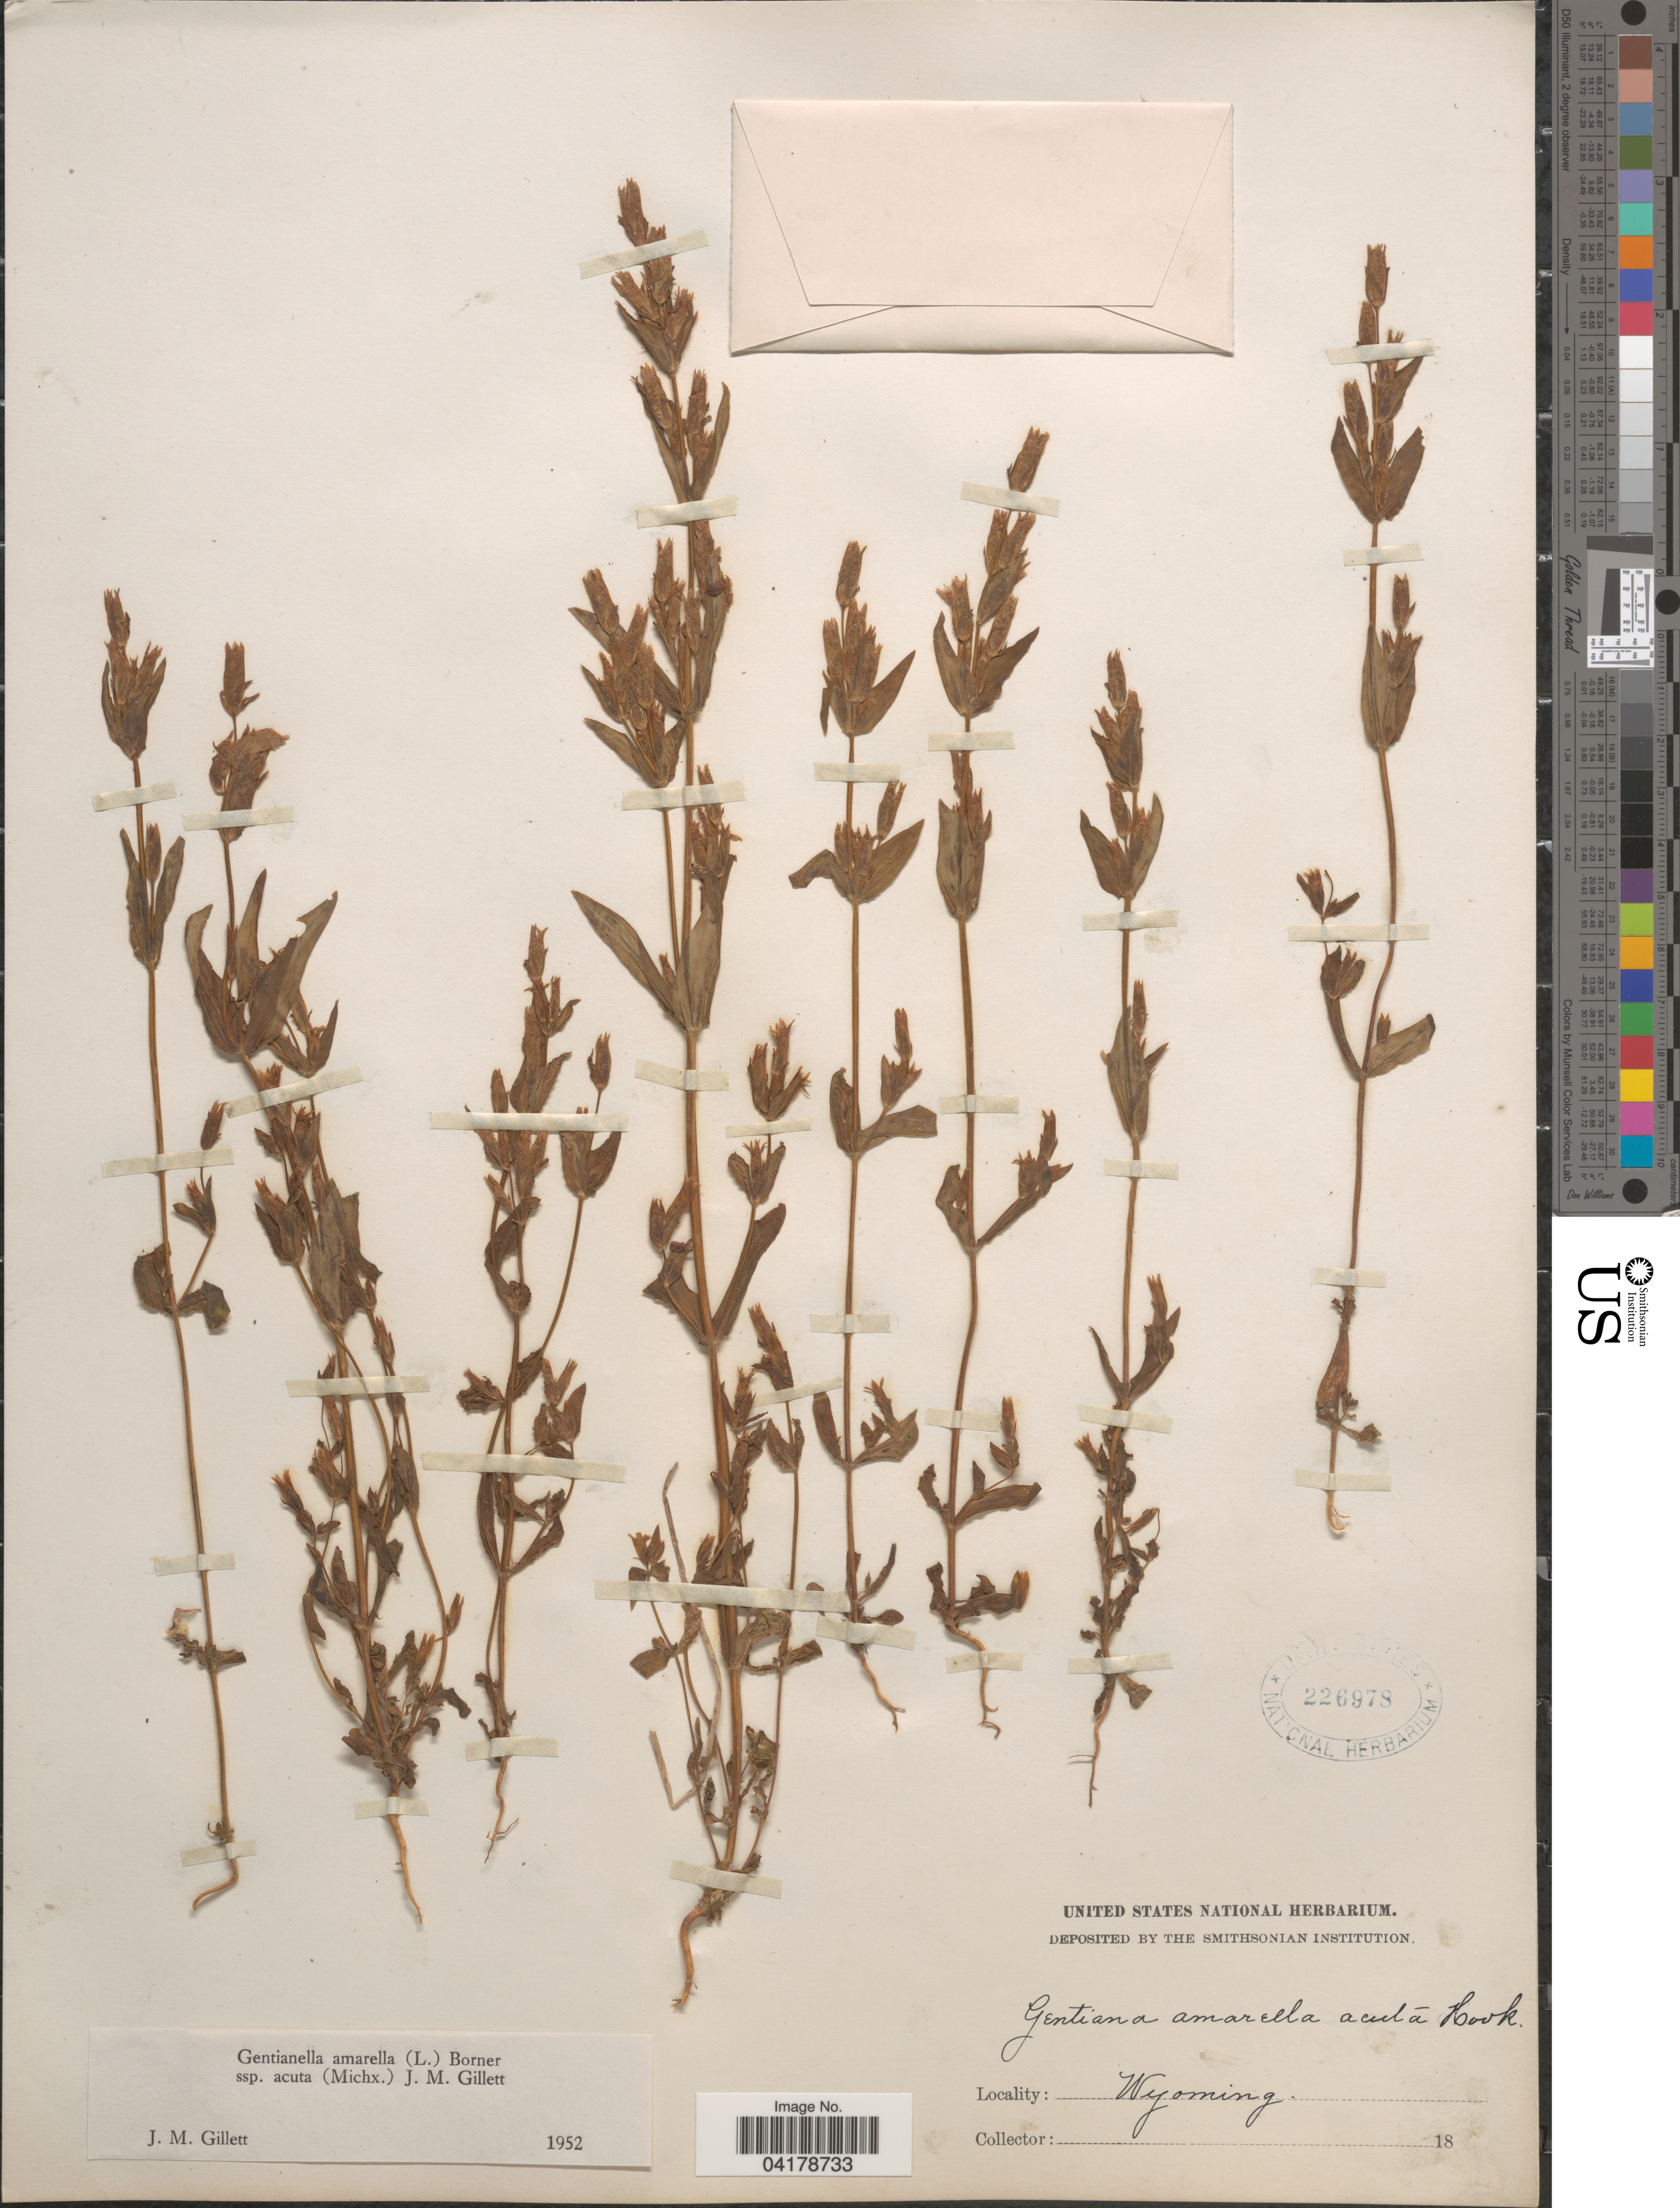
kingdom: Plantae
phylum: Tracheophyta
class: Magnoliopsida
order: Gentianales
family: Gentianaceae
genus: Gentianella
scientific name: Gentianella amarella subsp. acuta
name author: (Michx.) J.M. Gillett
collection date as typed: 18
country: United States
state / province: Wyoming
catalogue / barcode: US 226978